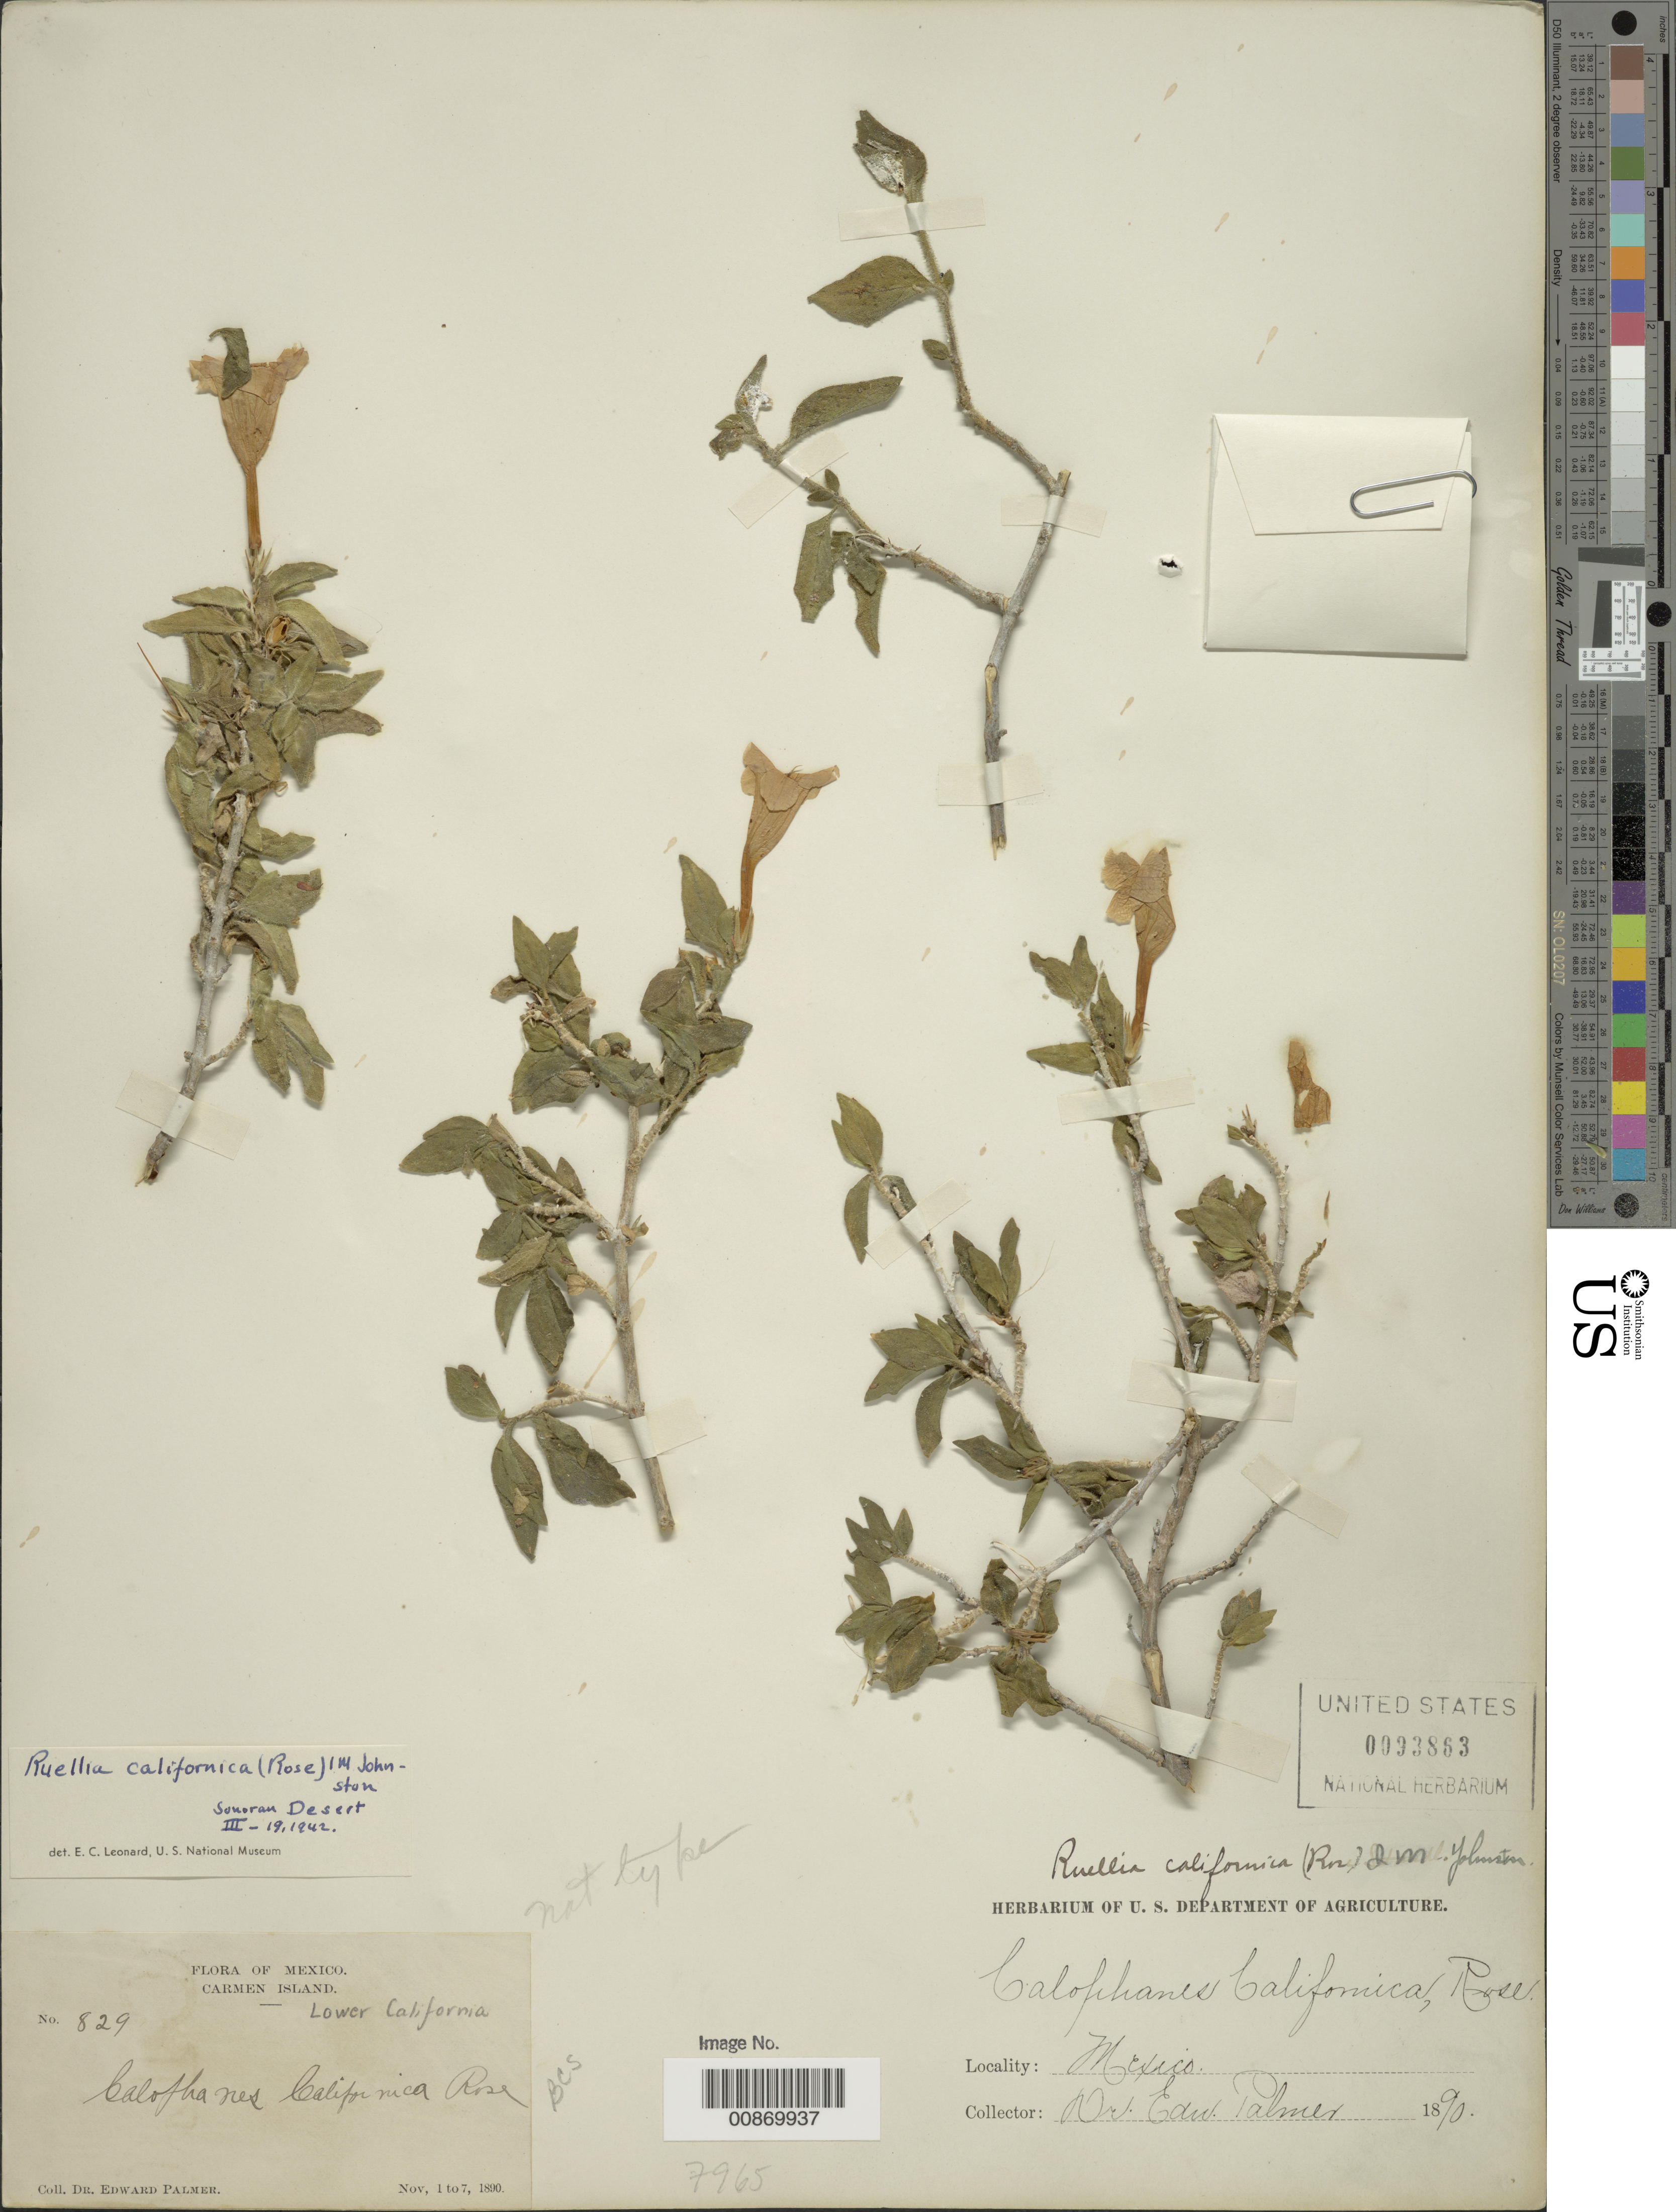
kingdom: Plantae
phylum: Tracheophyta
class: Magnoliopsida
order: Lamiales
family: Acanthaceae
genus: Ruellia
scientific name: Ruellia californica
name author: (Rose) I.M. Johnst.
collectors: E. Palmer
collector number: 829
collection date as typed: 01 Nov 1890 to 07 Nov 1890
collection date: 1890-11-01/1890-11-07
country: Mexico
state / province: Baja California Sur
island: Carmen I.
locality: Carmen Island, Baja California Sur.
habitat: Sonoran Desert.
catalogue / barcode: US 93863